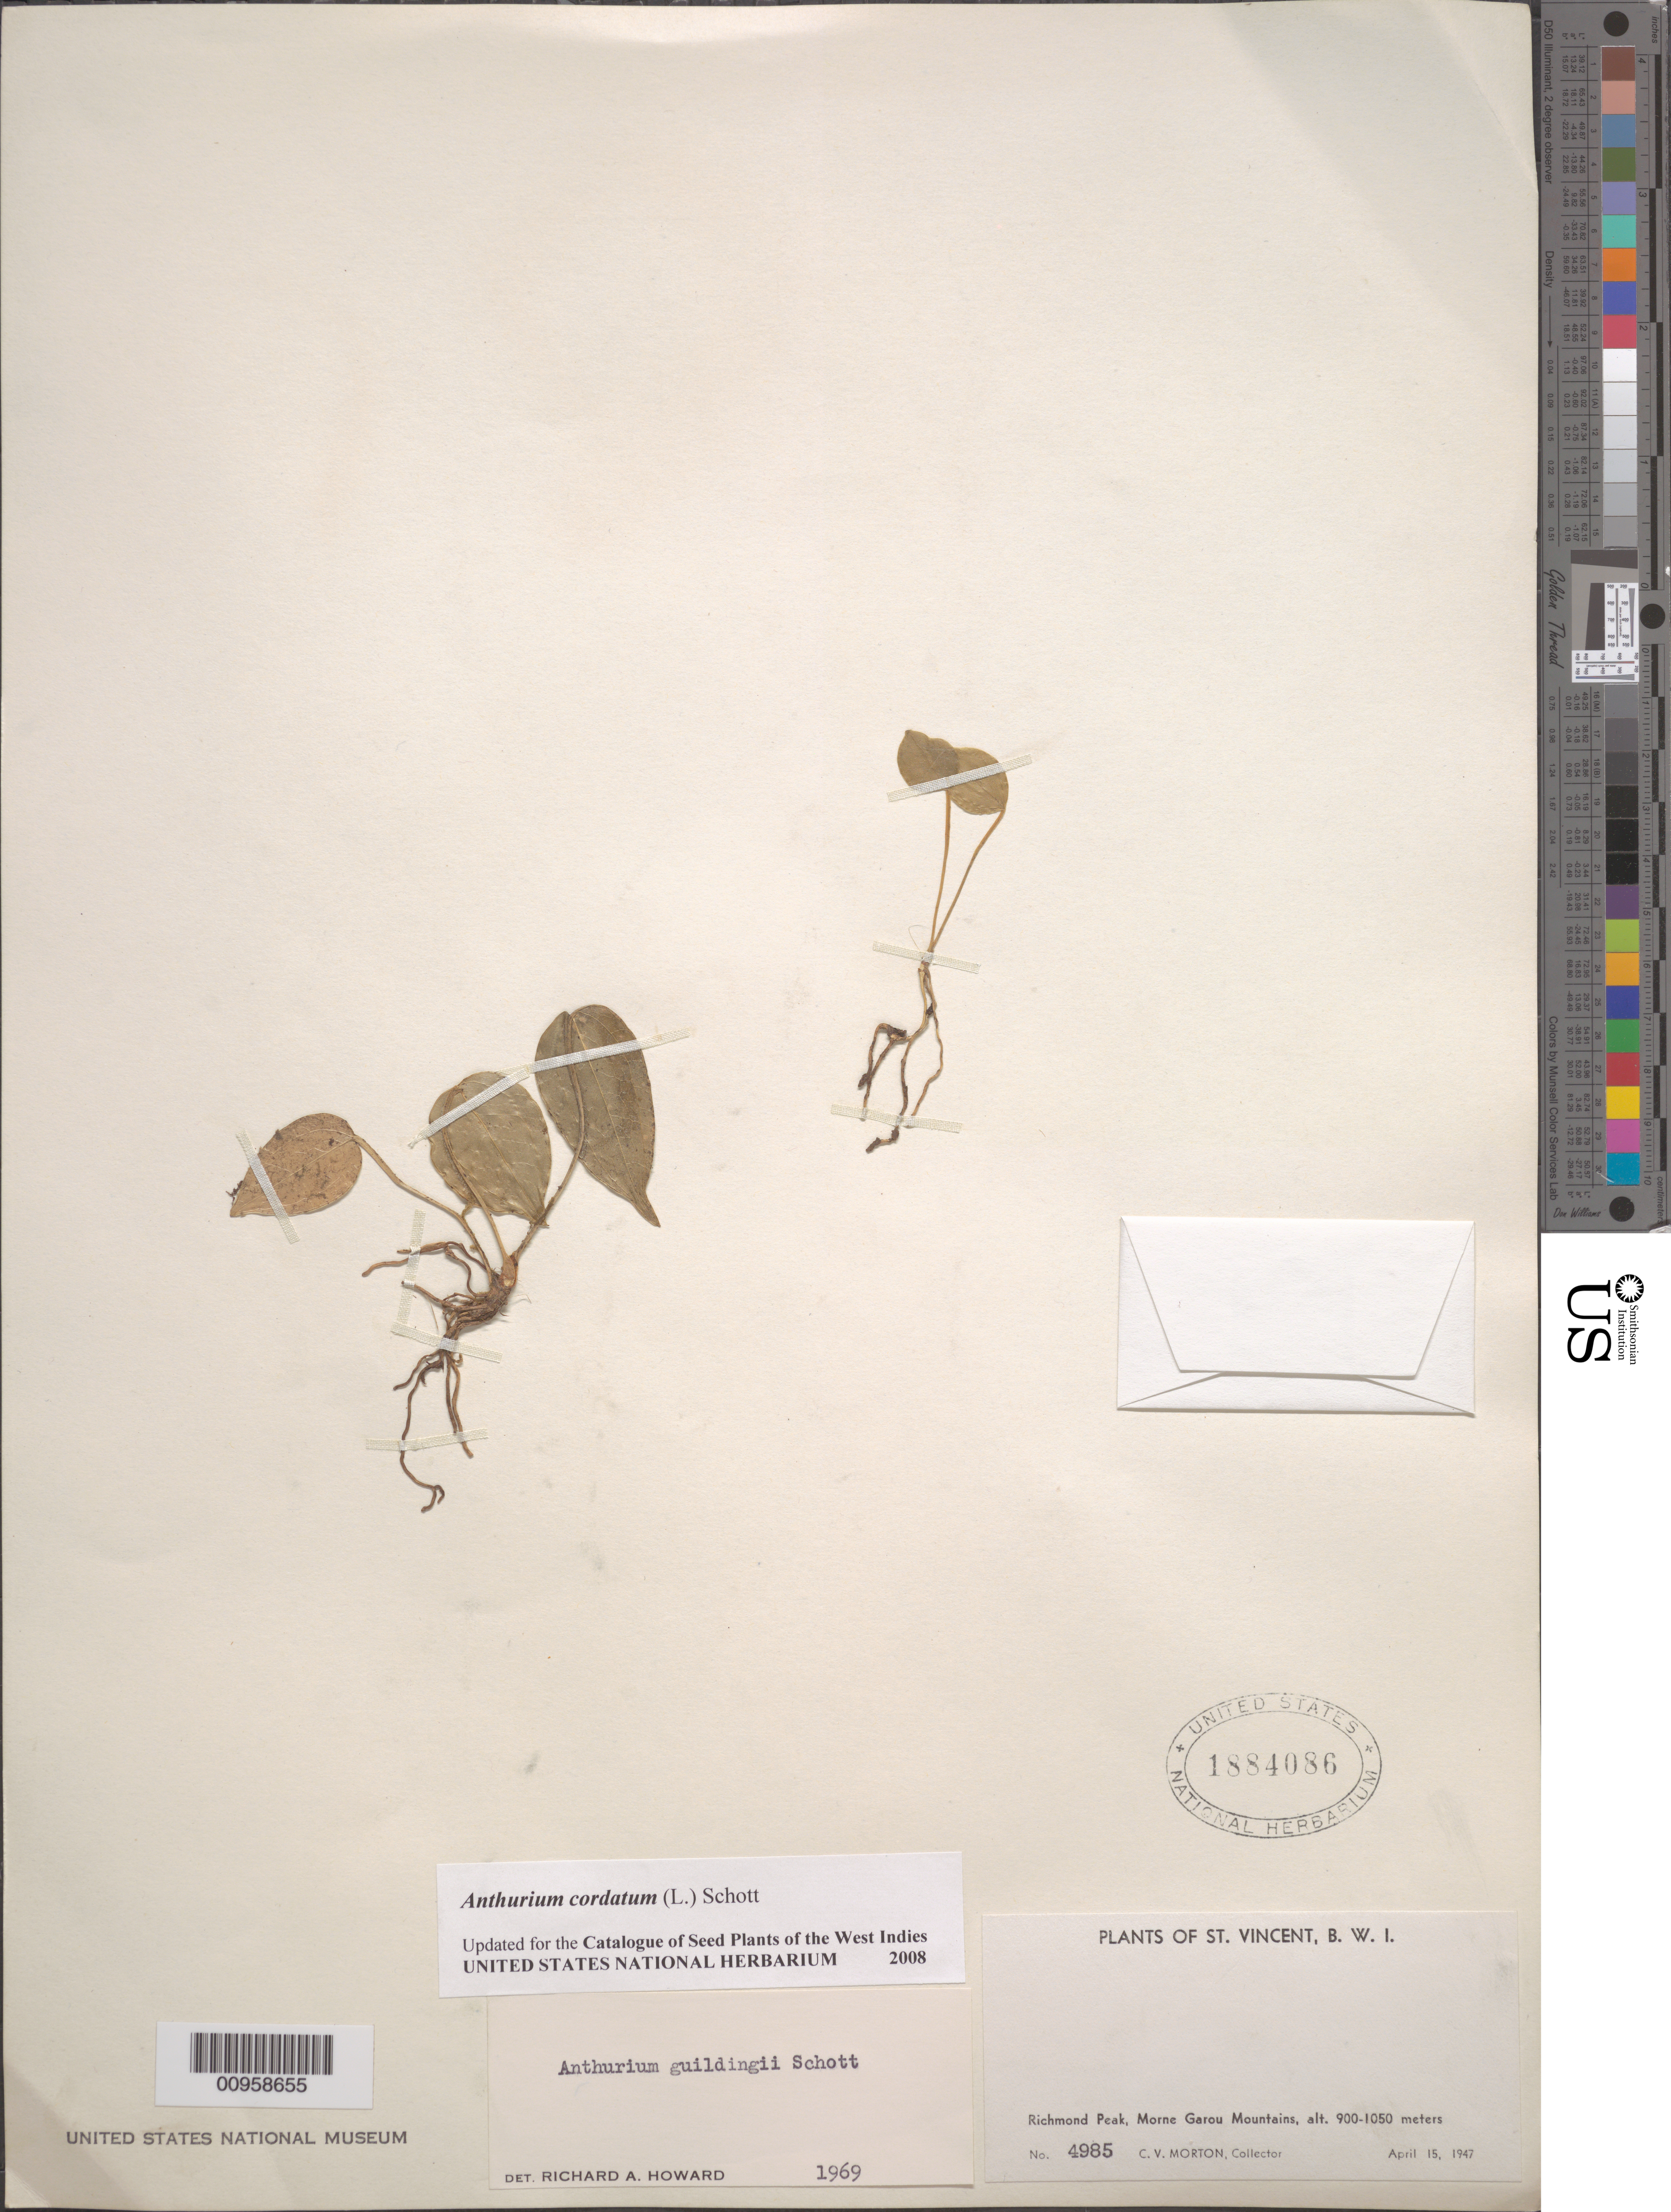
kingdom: Plantae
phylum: Tracheophyta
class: Liliopsida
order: Alismatales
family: Araceae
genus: Anthurium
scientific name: Anthurium cordatum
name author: (L.) Schott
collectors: C. V. Morton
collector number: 4985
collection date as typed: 15 Apr 1947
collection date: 1947-04-15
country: St. Vincent - Grenadines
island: St. Vincent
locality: Richmond Peak, Morne Garou Mountains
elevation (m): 900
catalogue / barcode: US 1884086